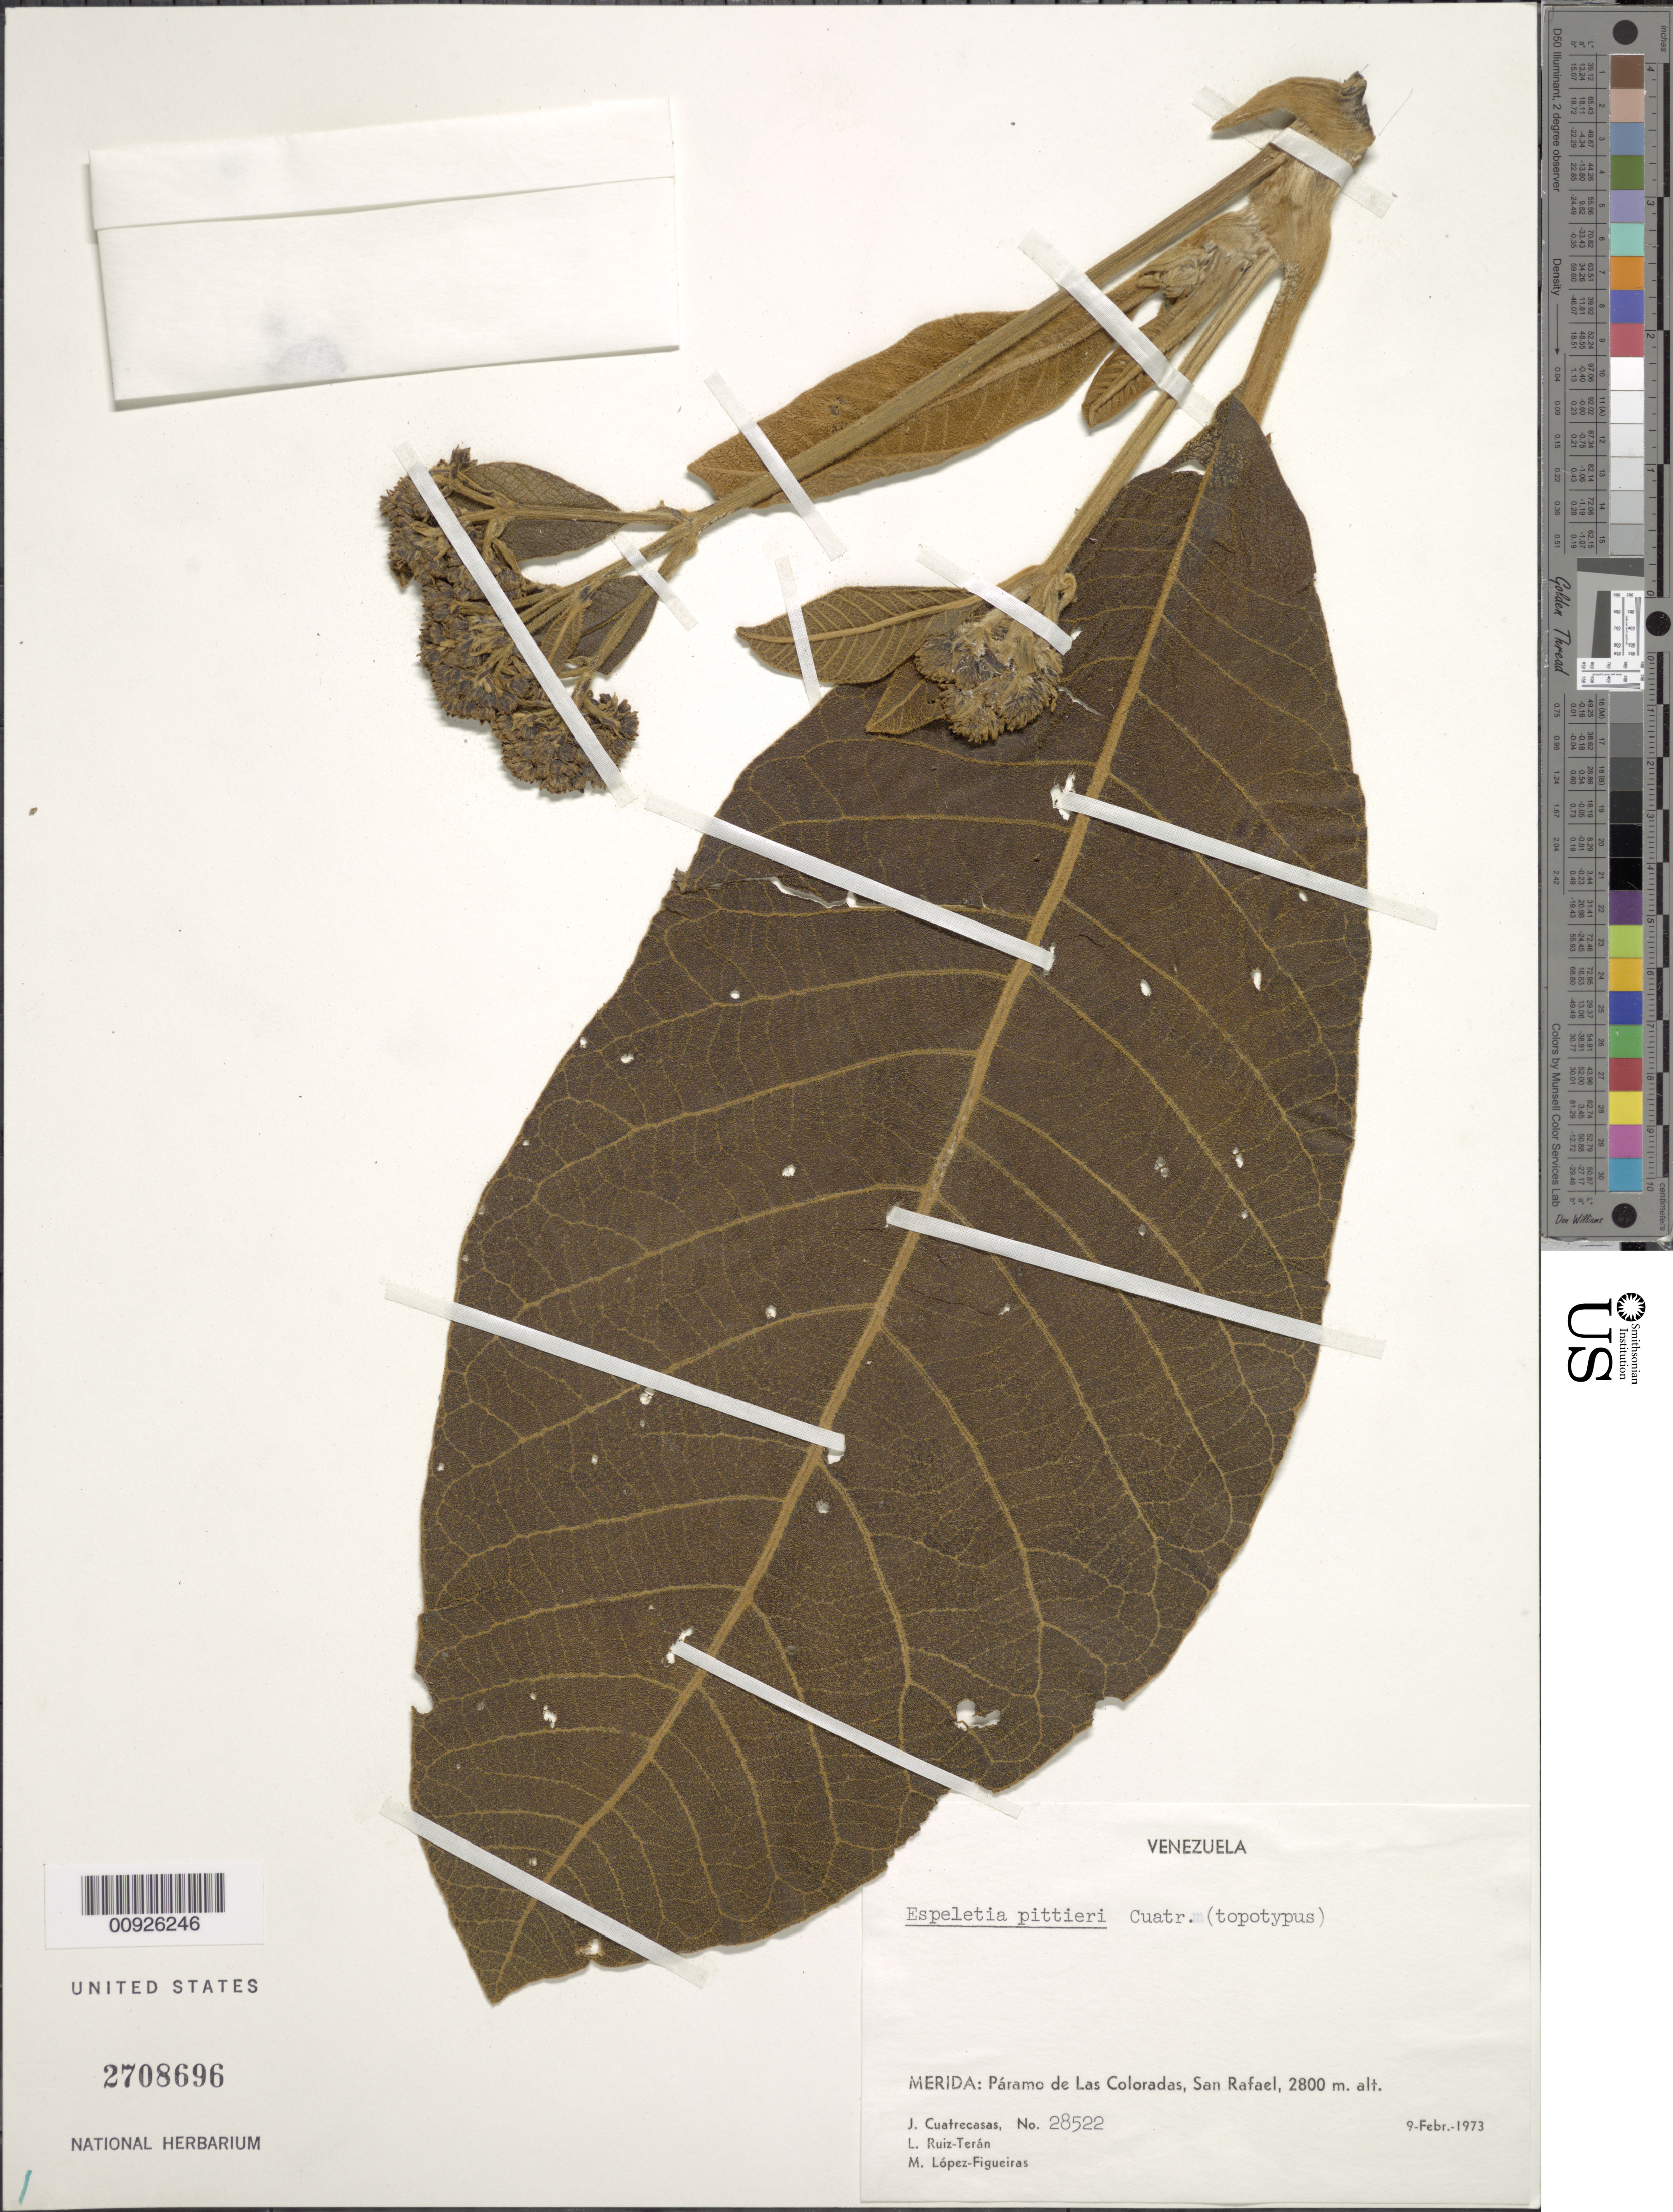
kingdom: Plantae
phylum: Tracheophyta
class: Magnoliopsida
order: Asterales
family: Asteraceae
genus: Carramboa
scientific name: Carramboa badilloi var. pittieri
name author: (Cuatrec.) Cuatrec.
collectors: J. Cuatrecasas, L. E. Ruíz-Terán & M. López Figueiras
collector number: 28522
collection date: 1973-02-09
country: Venezuela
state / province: Mérida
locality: Paramo de Las Coloradas, San Rafael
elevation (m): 2800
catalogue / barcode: US 2708696